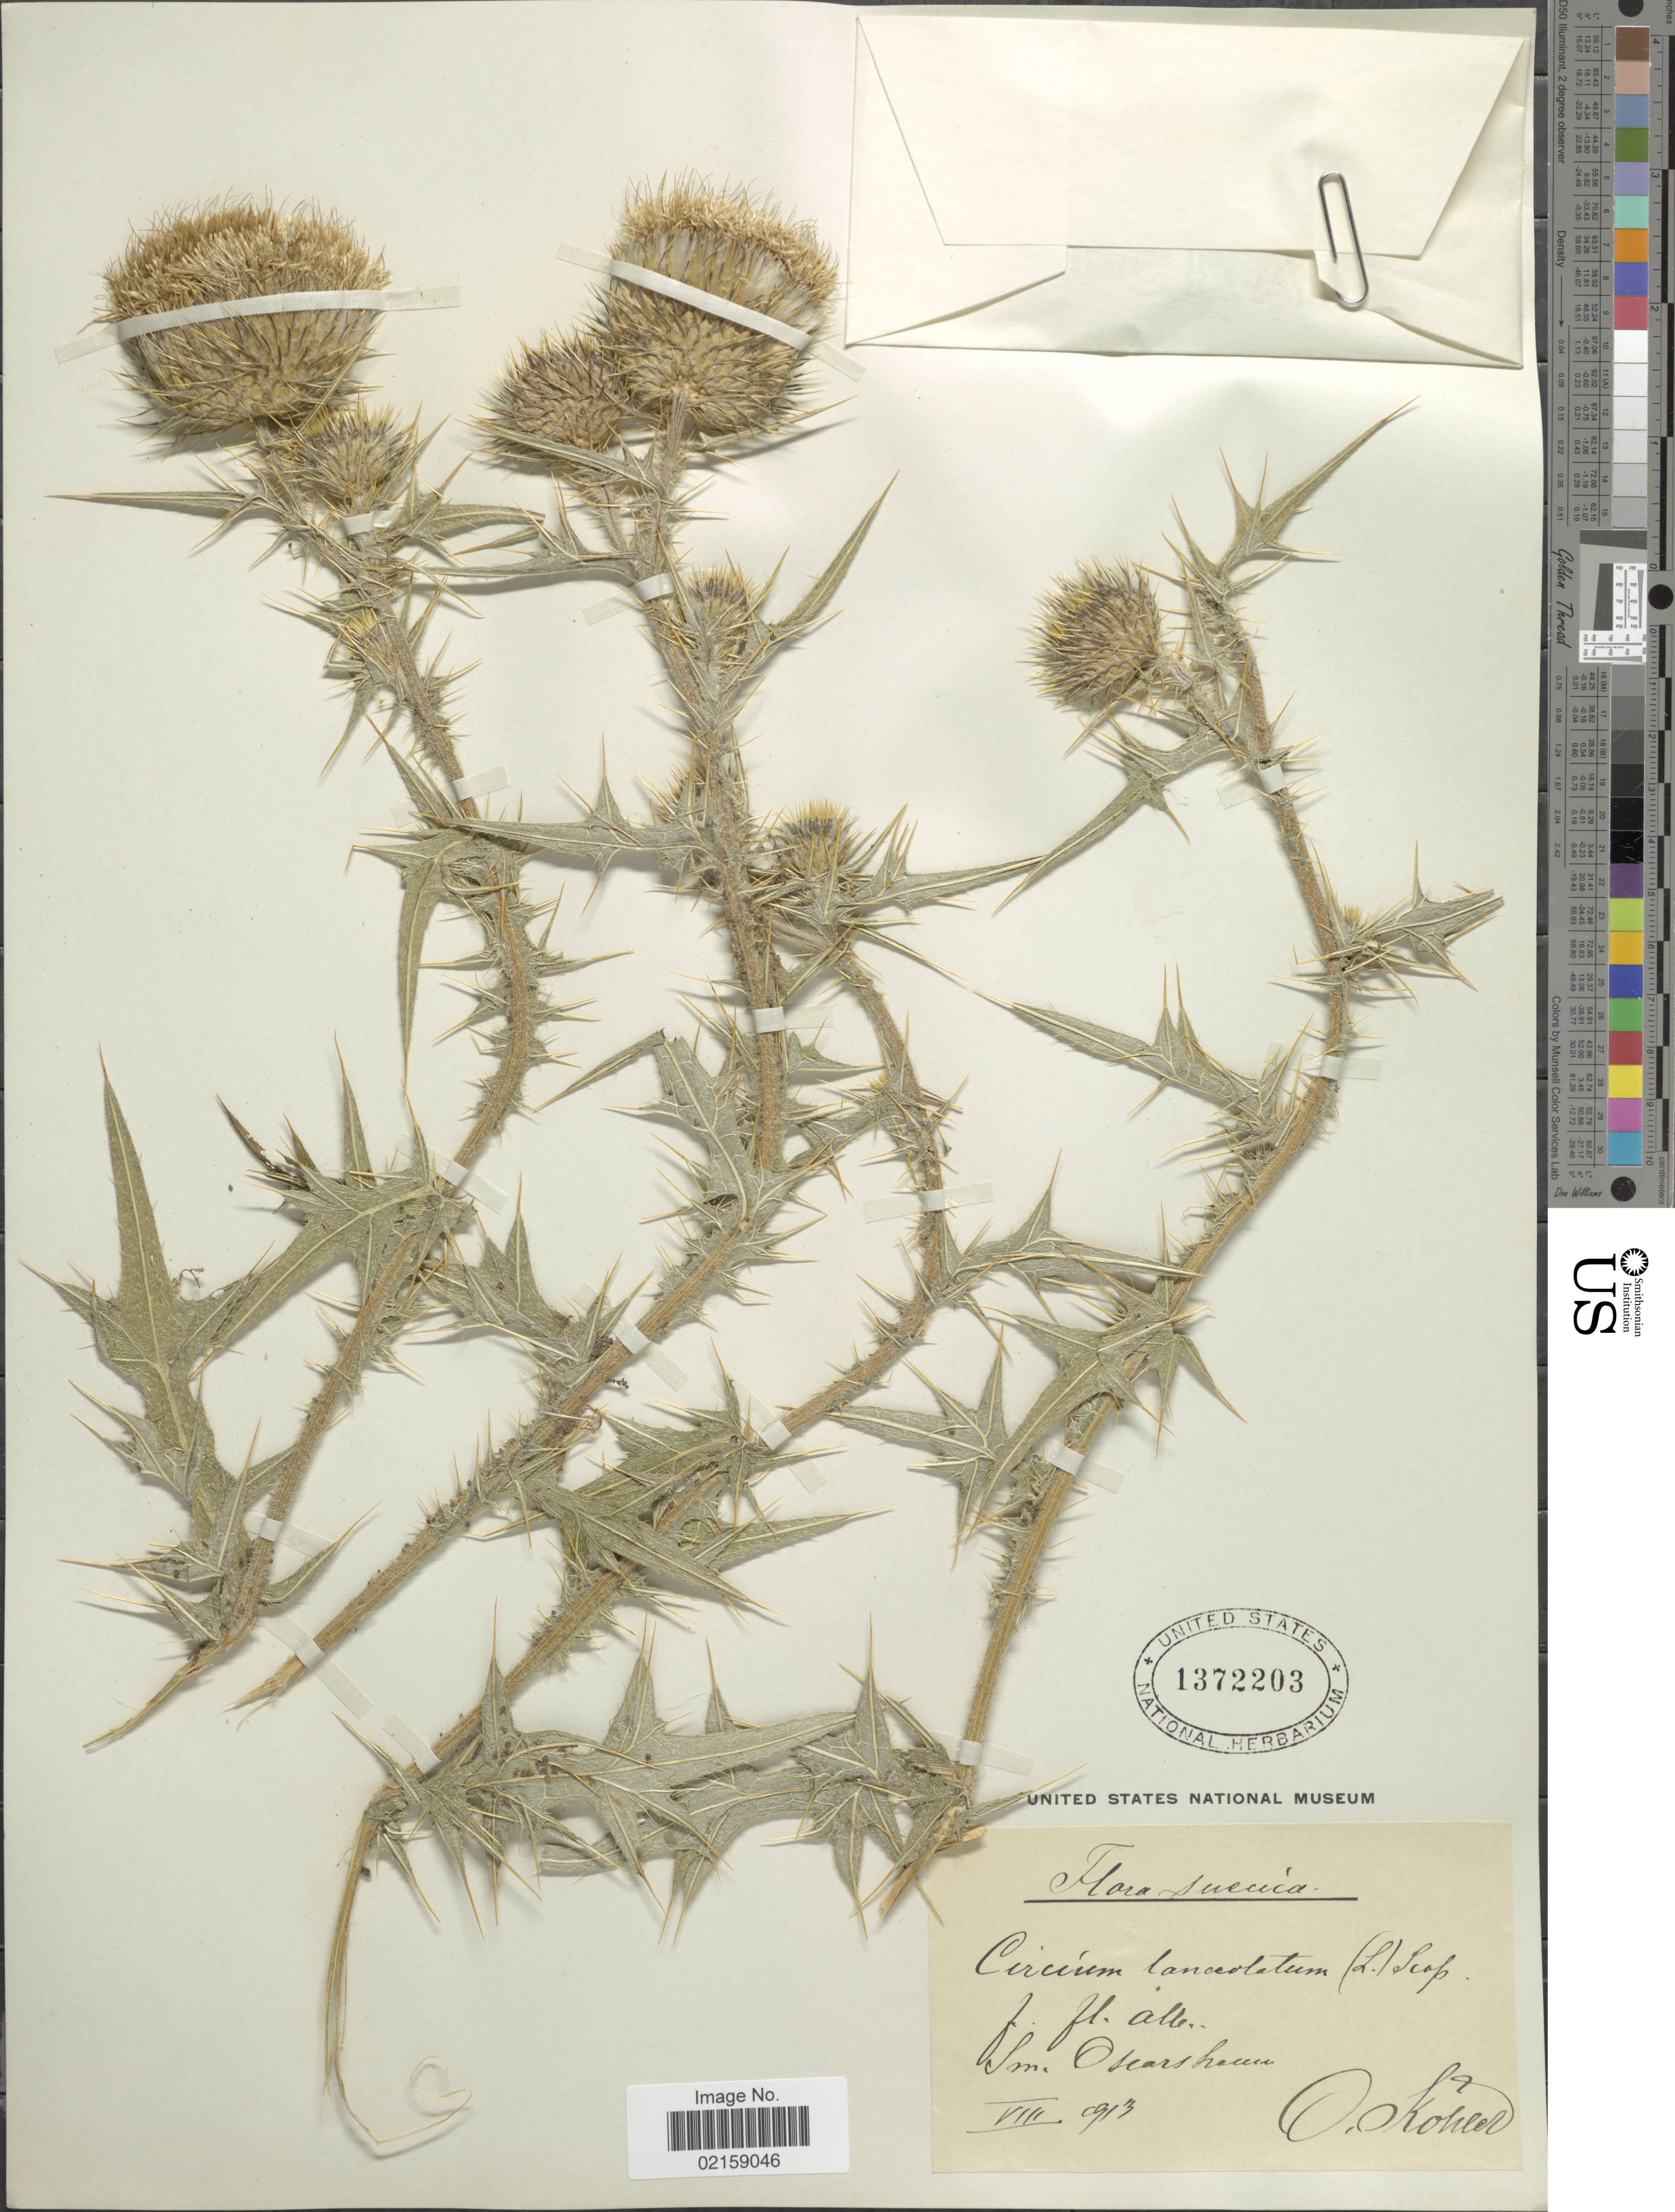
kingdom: Plantae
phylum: Tracheophyta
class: Magnoliopsida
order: Asterales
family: Asteraceae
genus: Cirsium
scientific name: Cirsium vulgare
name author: (Savi) Ten.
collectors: O. Köhler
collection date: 1913-08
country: Sweden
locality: Sm. Oskarshamn Suecica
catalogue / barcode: US 1372203